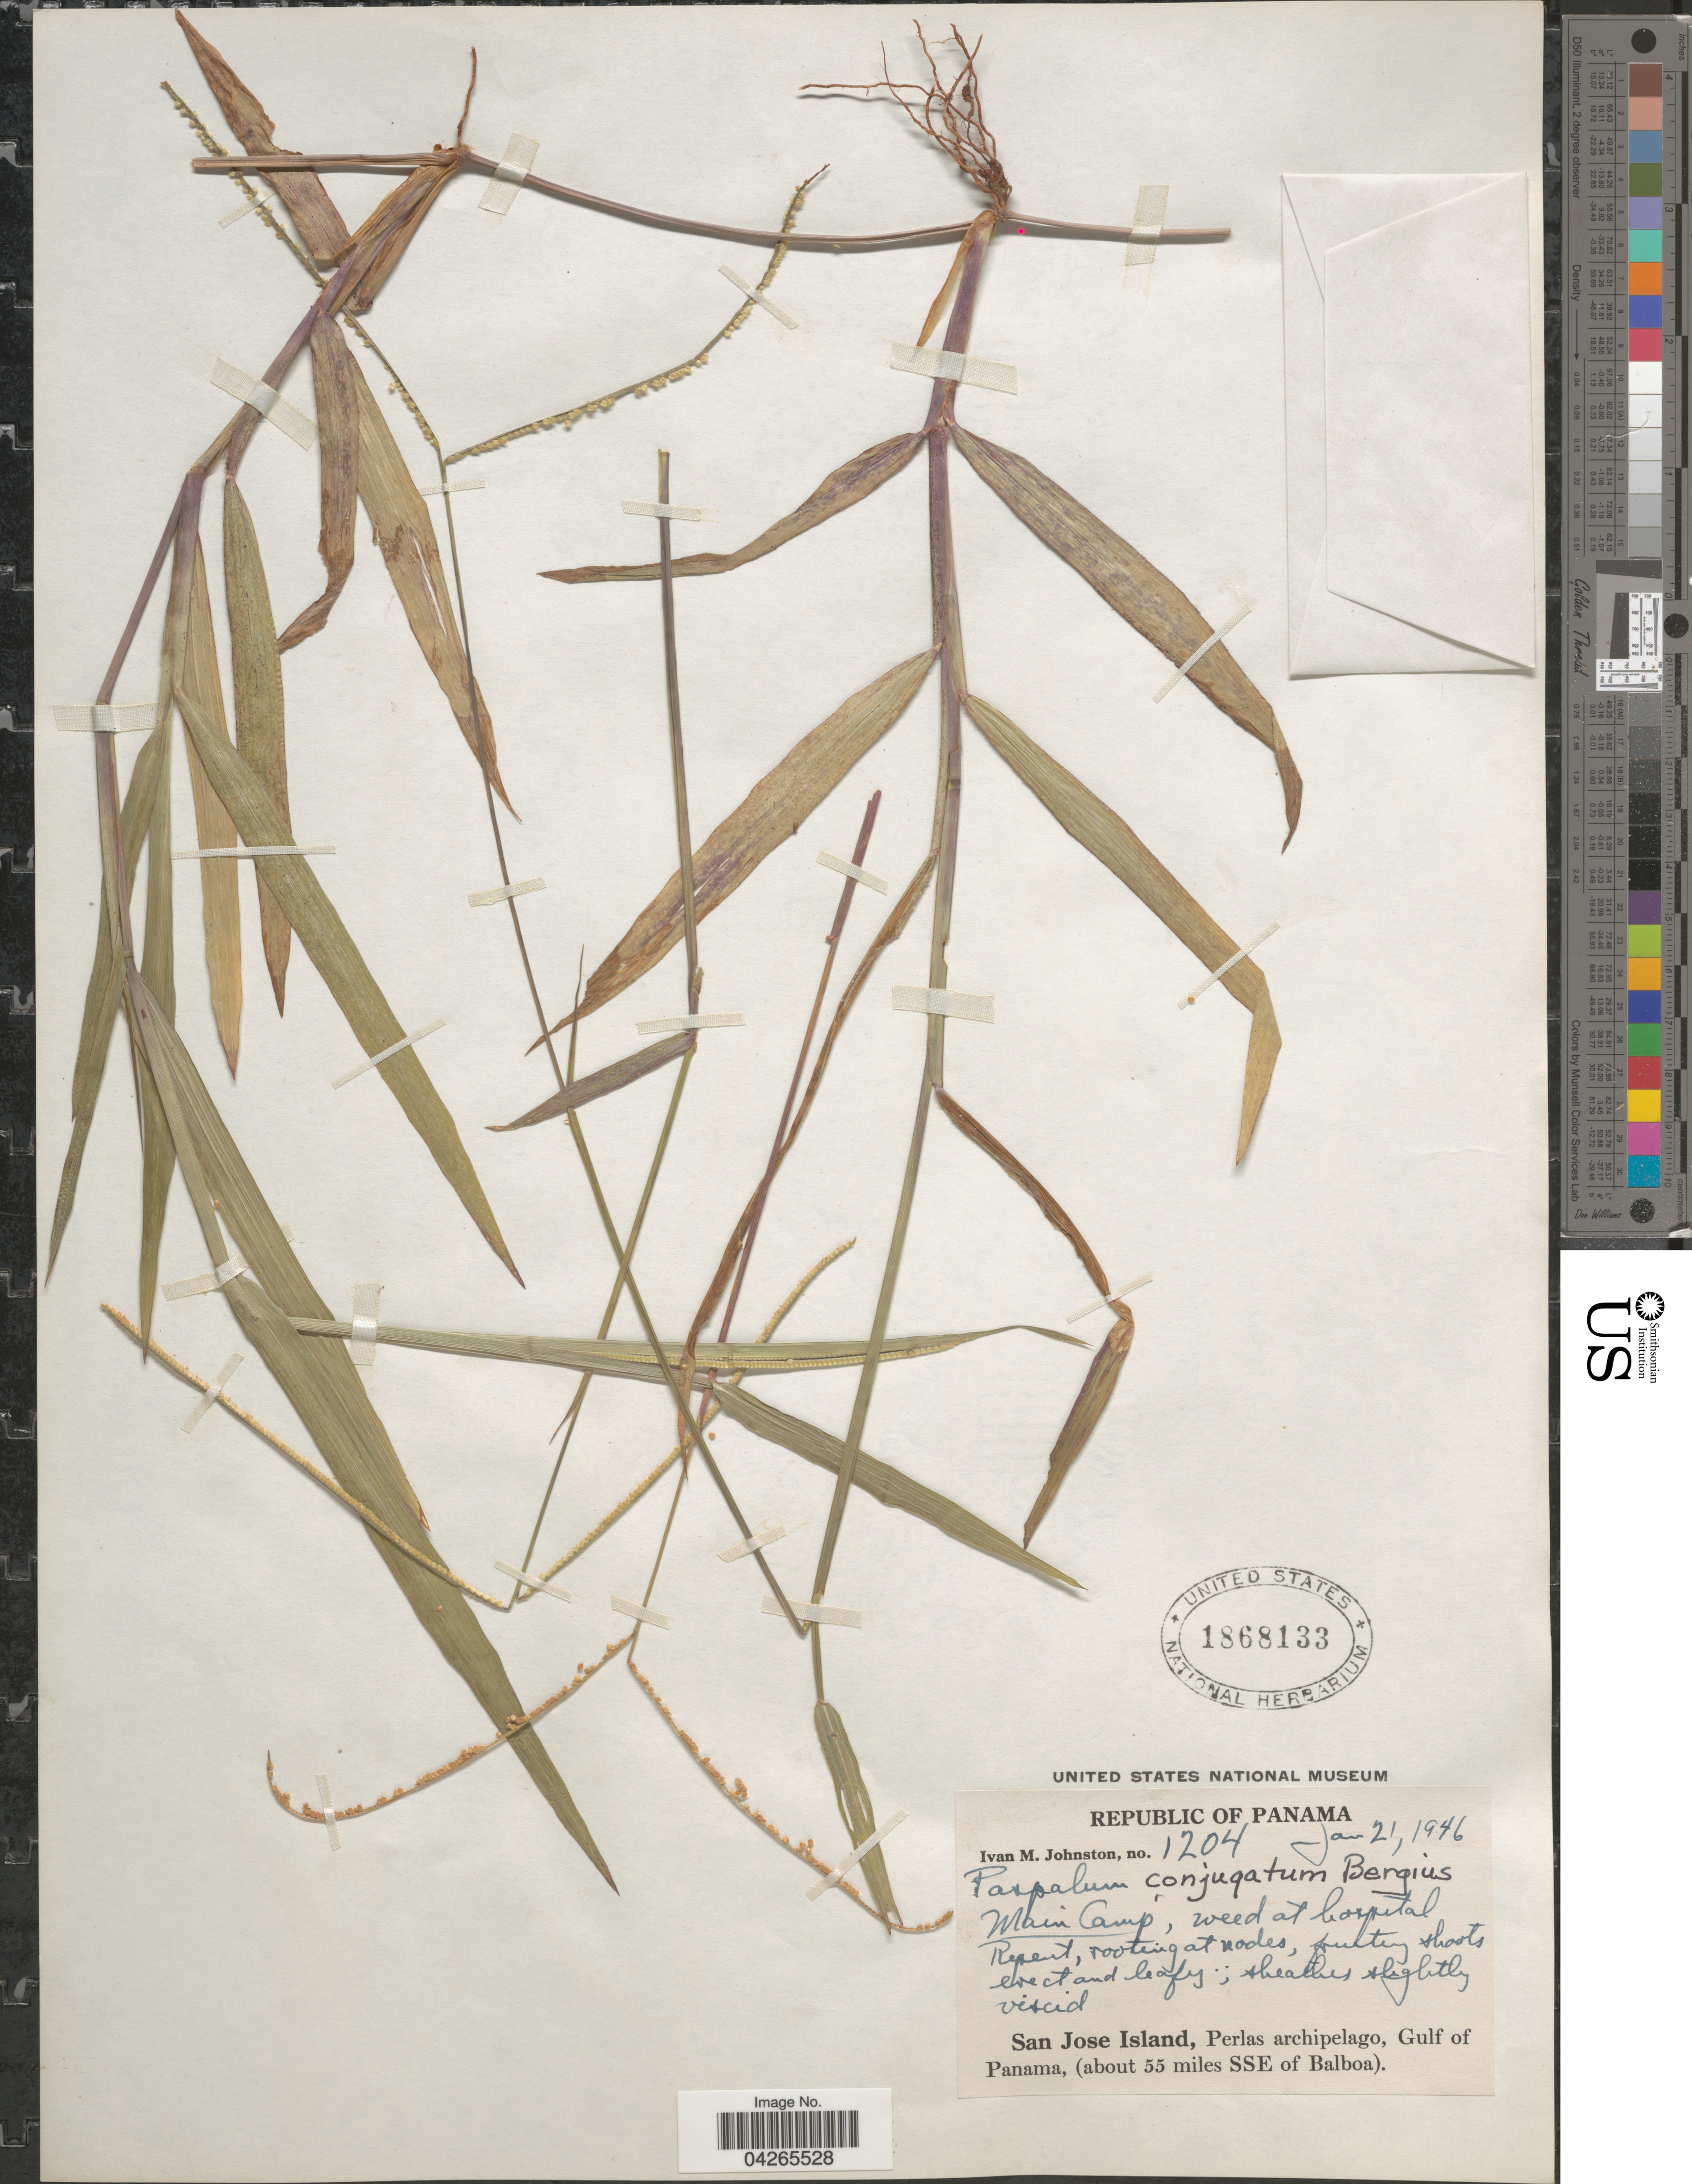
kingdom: Plantae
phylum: Tracheophyta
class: Liliopsida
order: Poales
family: Poaceae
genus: Paspalum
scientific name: Paspalum conjugatum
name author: P.J. Bergius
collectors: I.M. Johnston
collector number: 1204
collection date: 1946-01-21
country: Panama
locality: Main Camp. San Jose Island, Perlas archipelago, Gulf of Panama, (about 55 miles SSE of Balboa).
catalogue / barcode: US 1868133